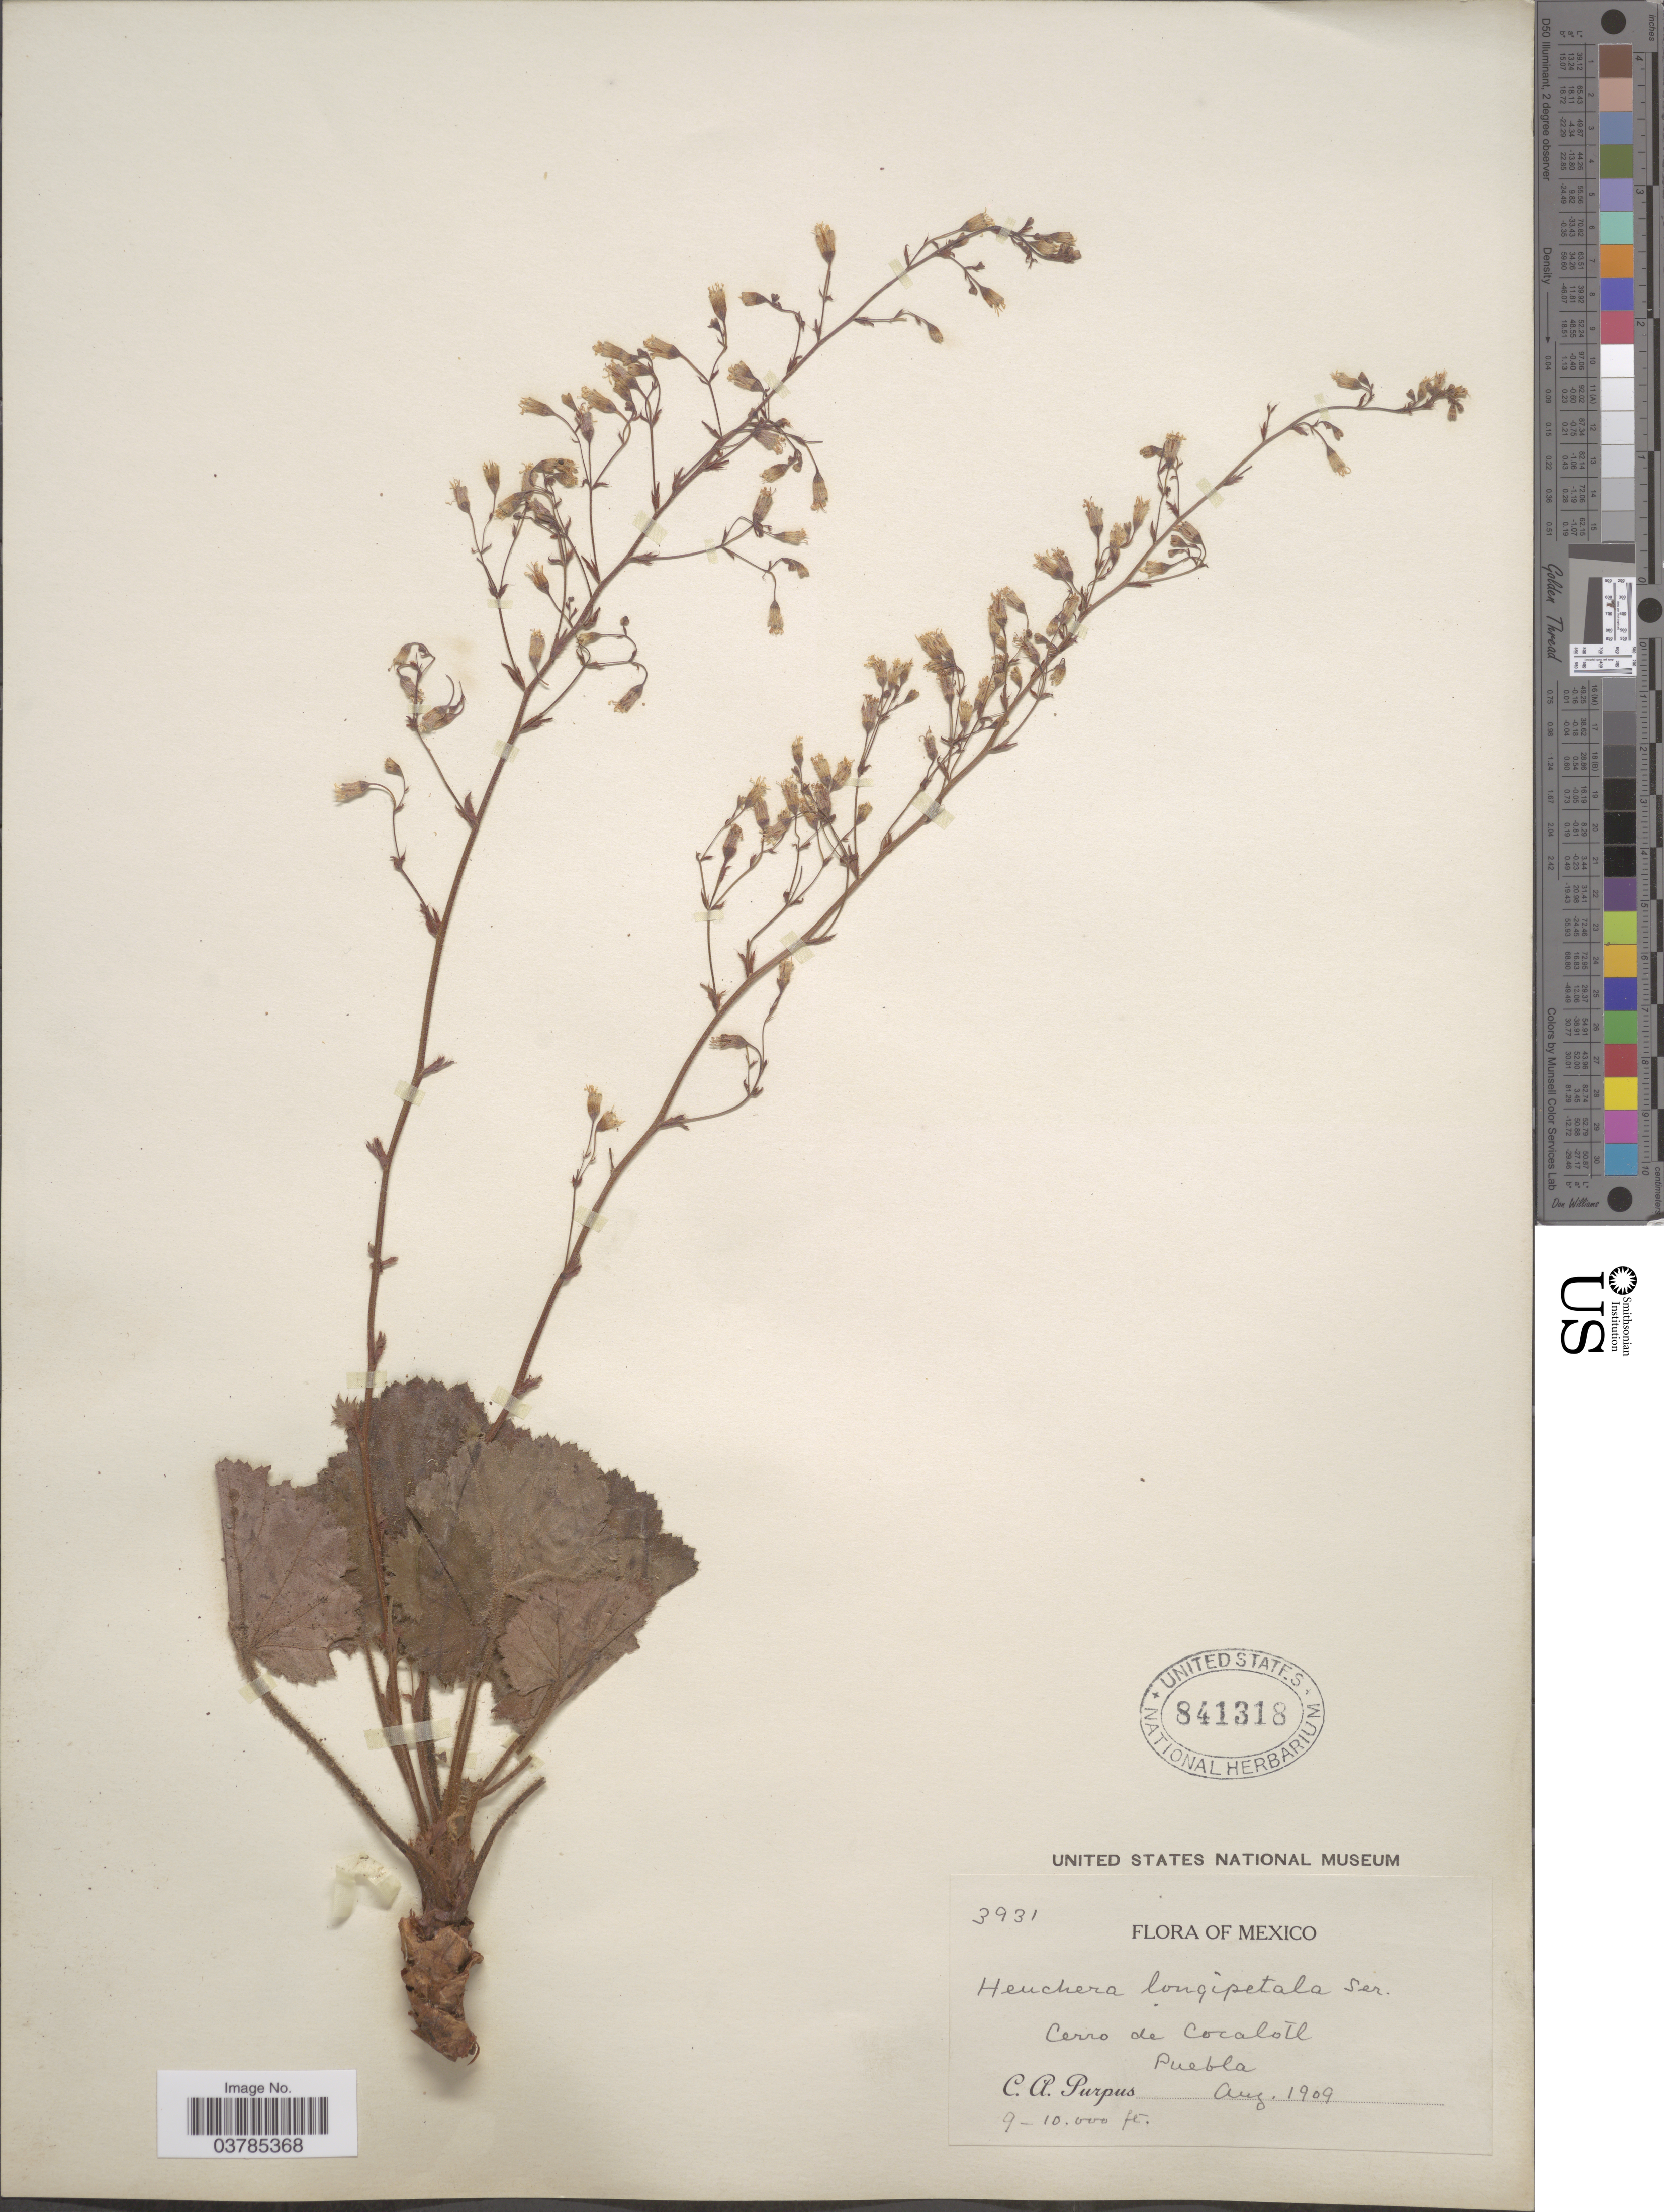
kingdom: Plantae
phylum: Tracheophyta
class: Magnoliopsida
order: Saxifragales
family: Saxifragaceae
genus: Heuchera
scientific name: Heuchera hemsleyana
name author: Rosend. et al.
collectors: C. A. Purpus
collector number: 3931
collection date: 1909-08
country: Mexico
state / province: Puebla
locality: Cerro de Cocalotl.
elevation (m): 2743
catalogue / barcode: US 841318